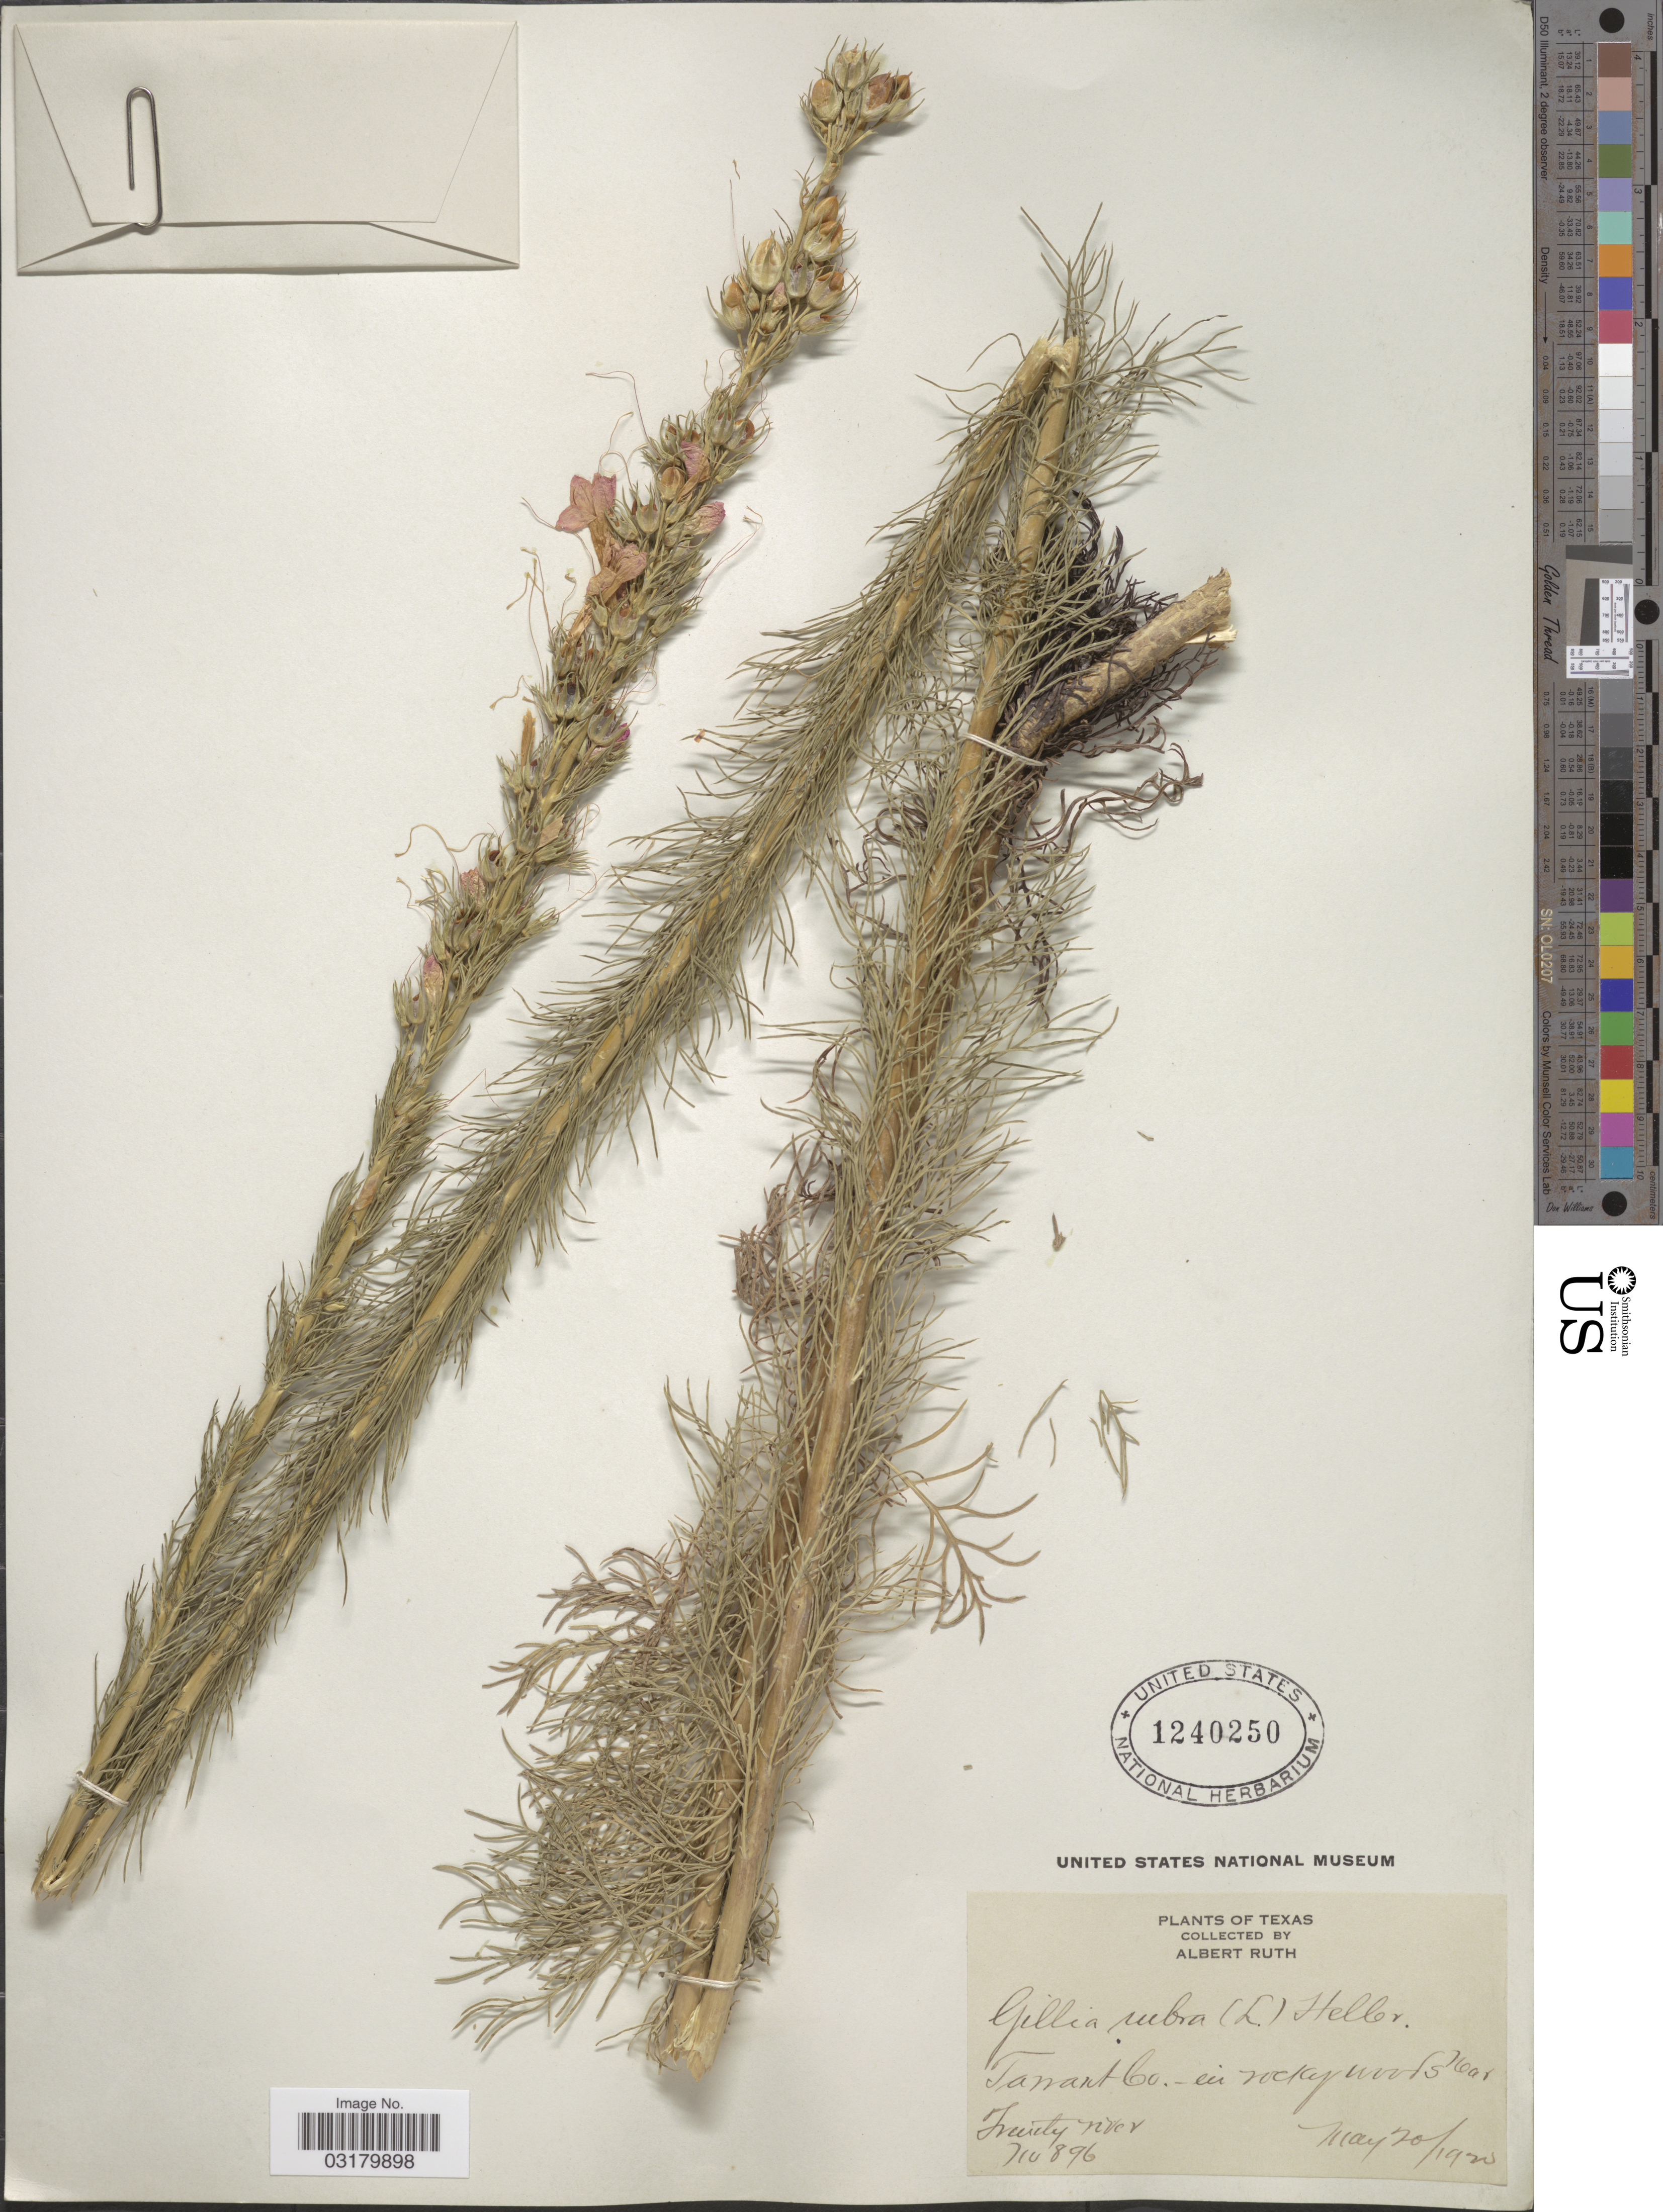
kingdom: Plantae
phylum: Tracheophyta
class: Magnoliopsida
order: Ericales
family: Polemoniaceae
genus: Ipomopsis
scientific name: Ipomopsis rubra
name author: (L.) Wherry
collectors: A. Ruth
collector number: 896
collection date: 1920-05-20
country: United States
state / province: Texas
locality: Tarrant Co. - in rocky woods near Trinity river.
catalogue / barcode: US 1240250